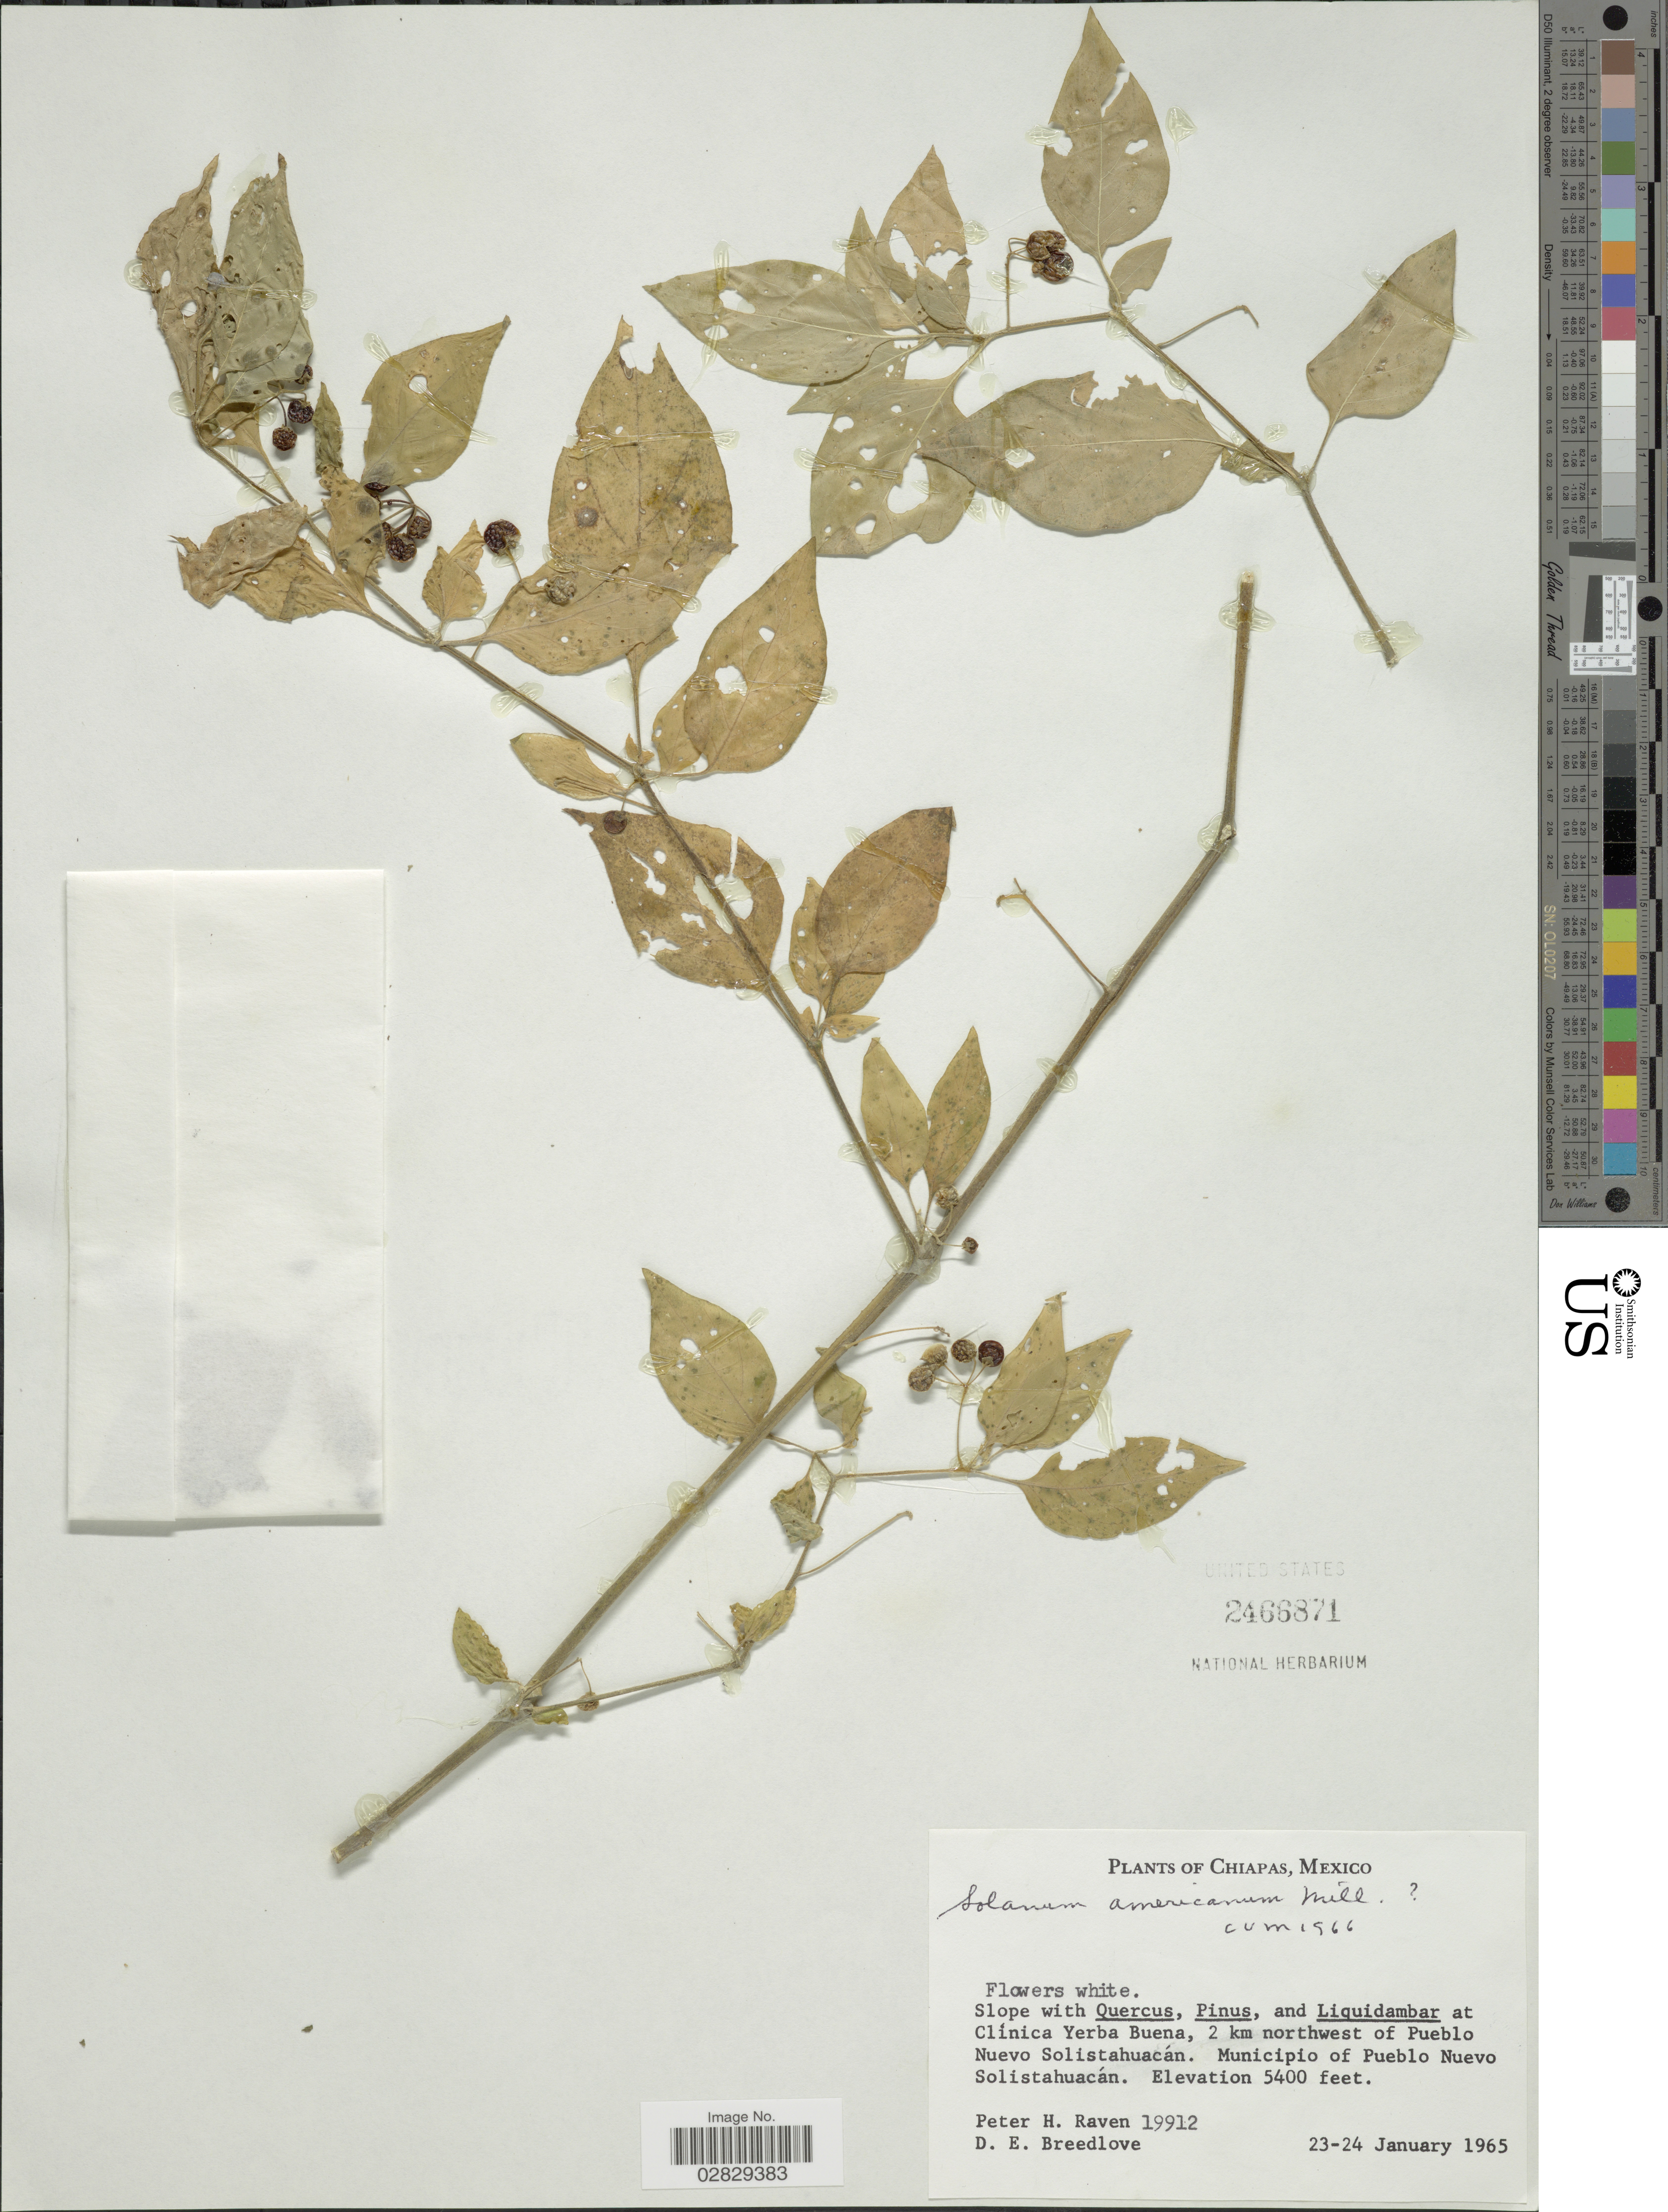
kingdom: Plantae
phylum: Tracheophyta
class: Magnoliopsida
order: Solanales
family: Solanaceae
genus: Solanum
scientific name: Solanum americanum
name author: Mill.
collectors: P. Raven & D. E. Breedlove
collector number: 19912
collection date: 1965-01-23/1965-01-24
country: Mexico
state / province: Chiapas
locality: At Clinica Yerba Buena, 2 km northwest of Pueblo Nuevo Solistahuacán. Municipio of Pueblo Nuevo Solistahuacán.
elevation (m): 1646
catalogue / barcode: US 2466871